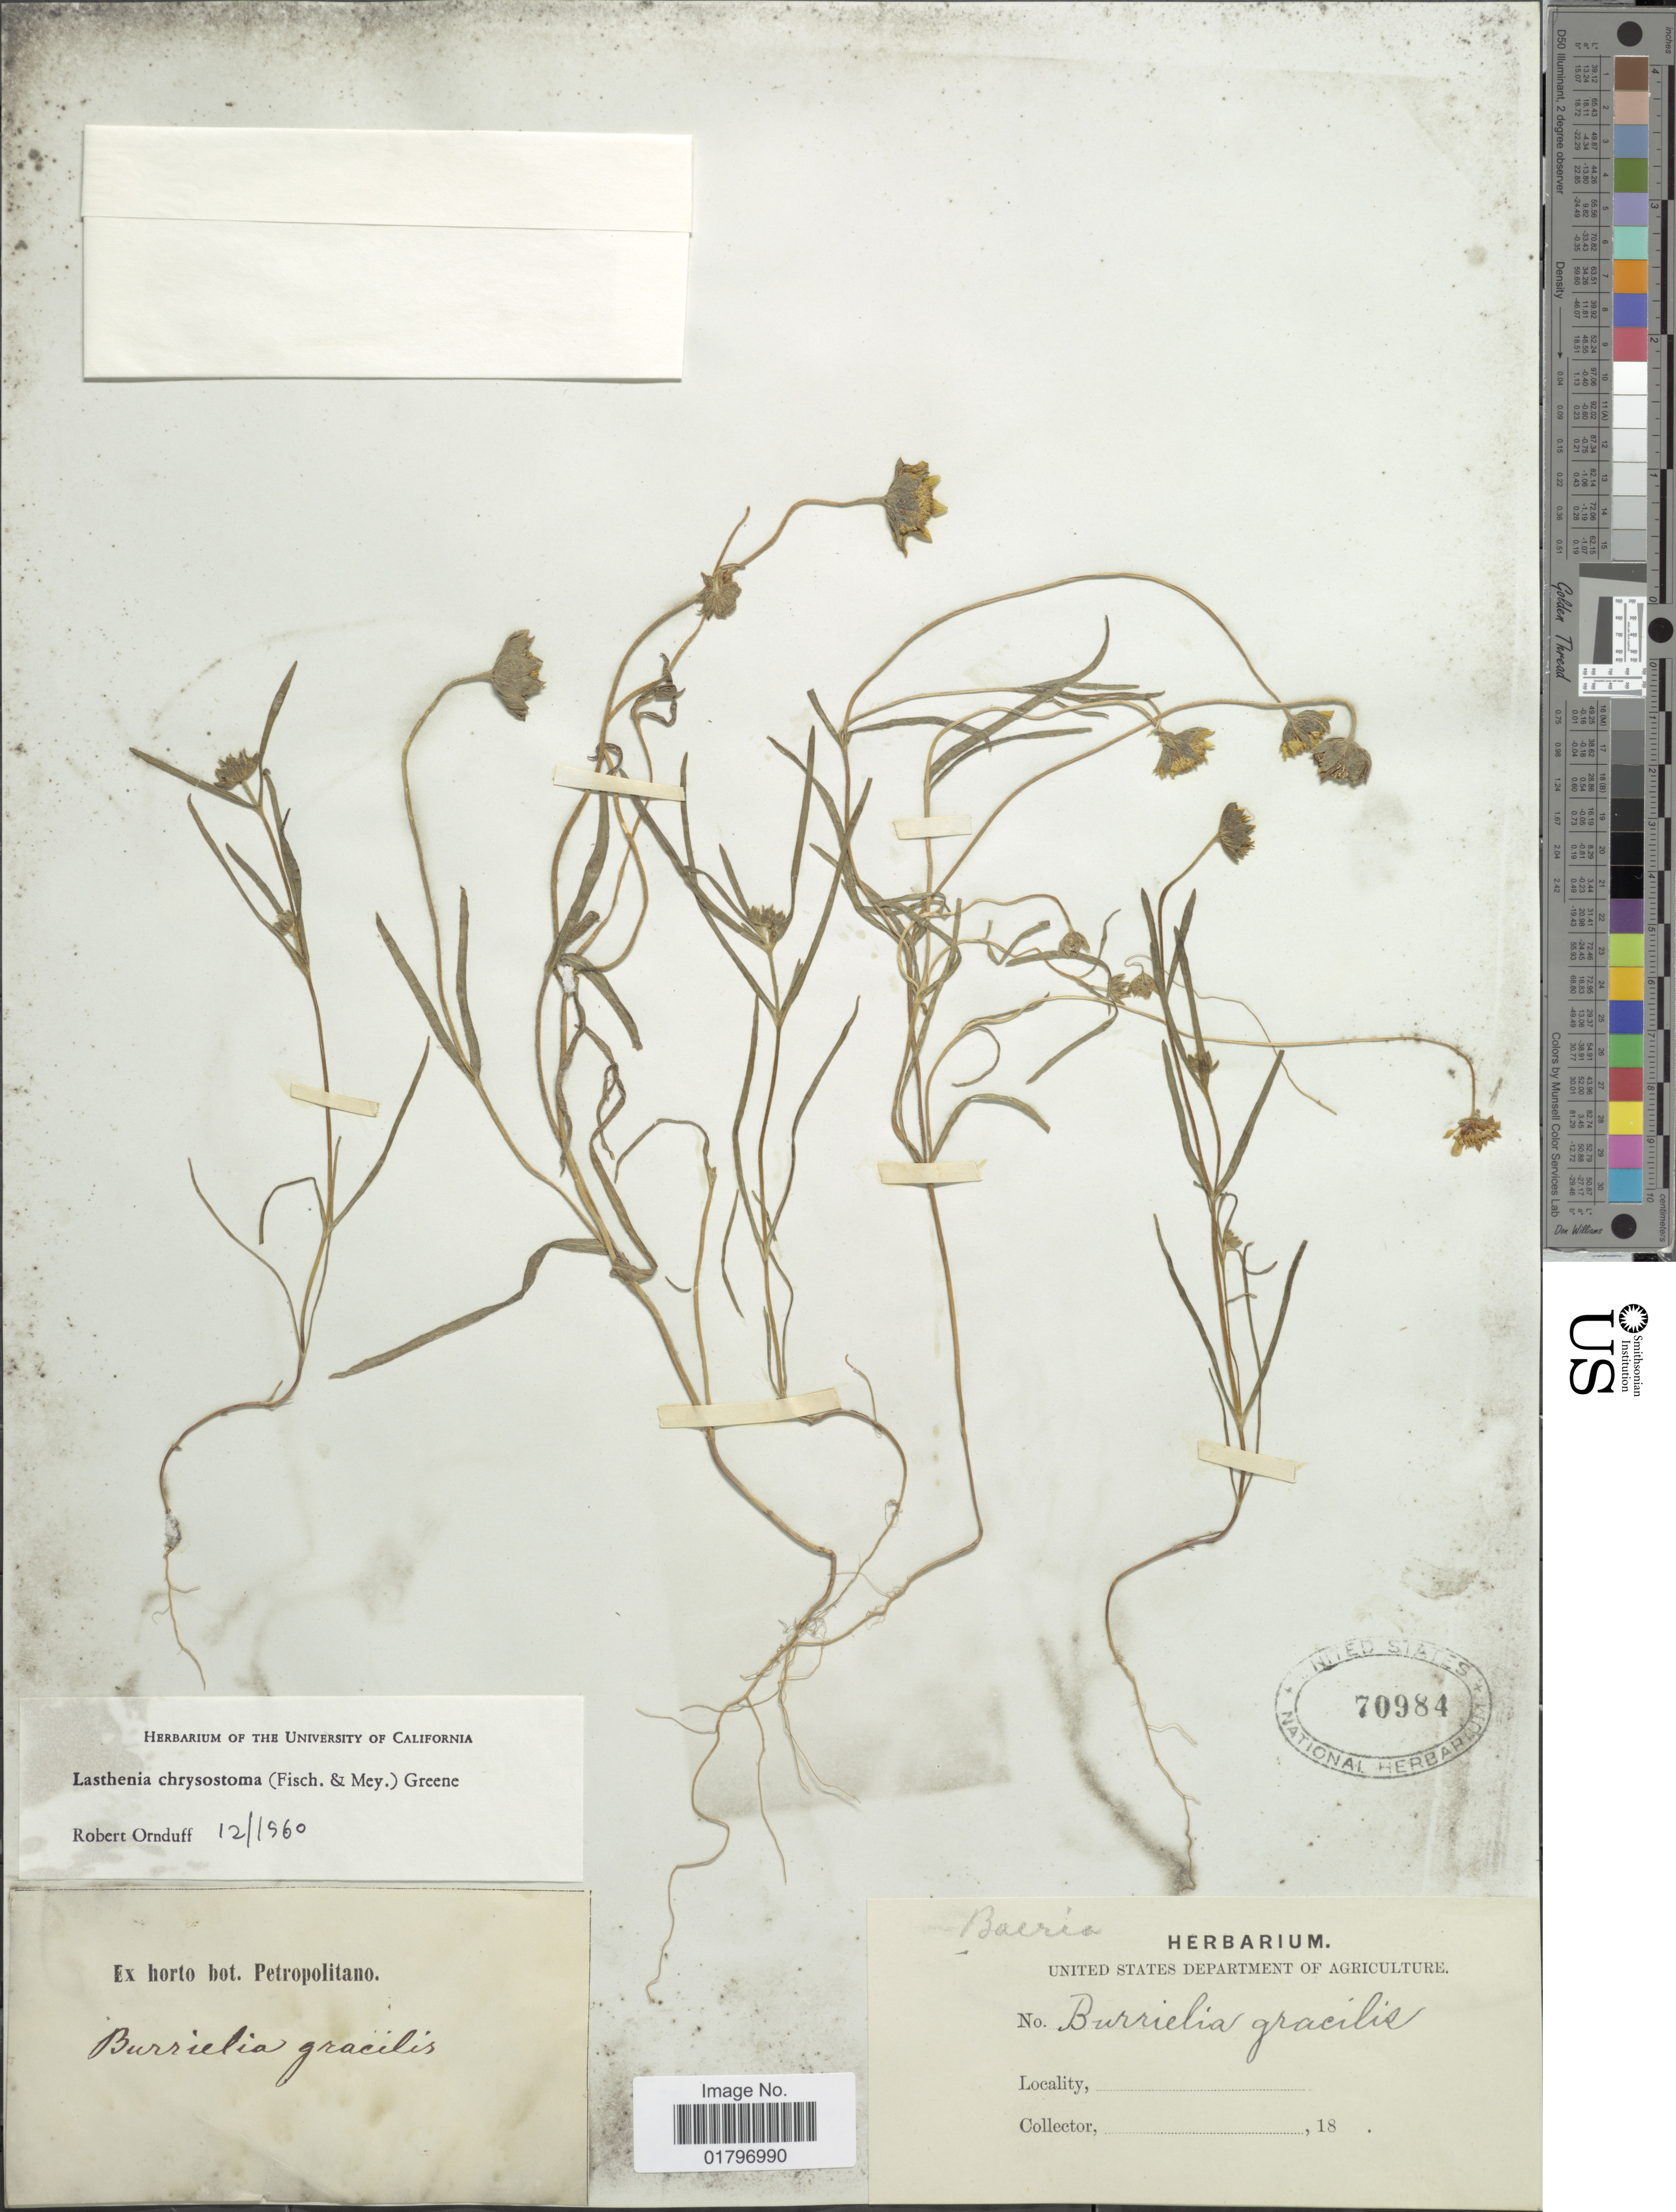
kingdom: Plantae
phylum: Tracheophyta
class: Magnoliopsida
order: Asterales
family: Asteraceae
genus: Lasthenia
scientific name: Lasthenia chrysostoma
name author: (Fisch. & C.A. Mey.) Greene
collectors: ex Horto Bot. Petropolitano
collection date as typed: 18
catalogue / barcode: US 70984